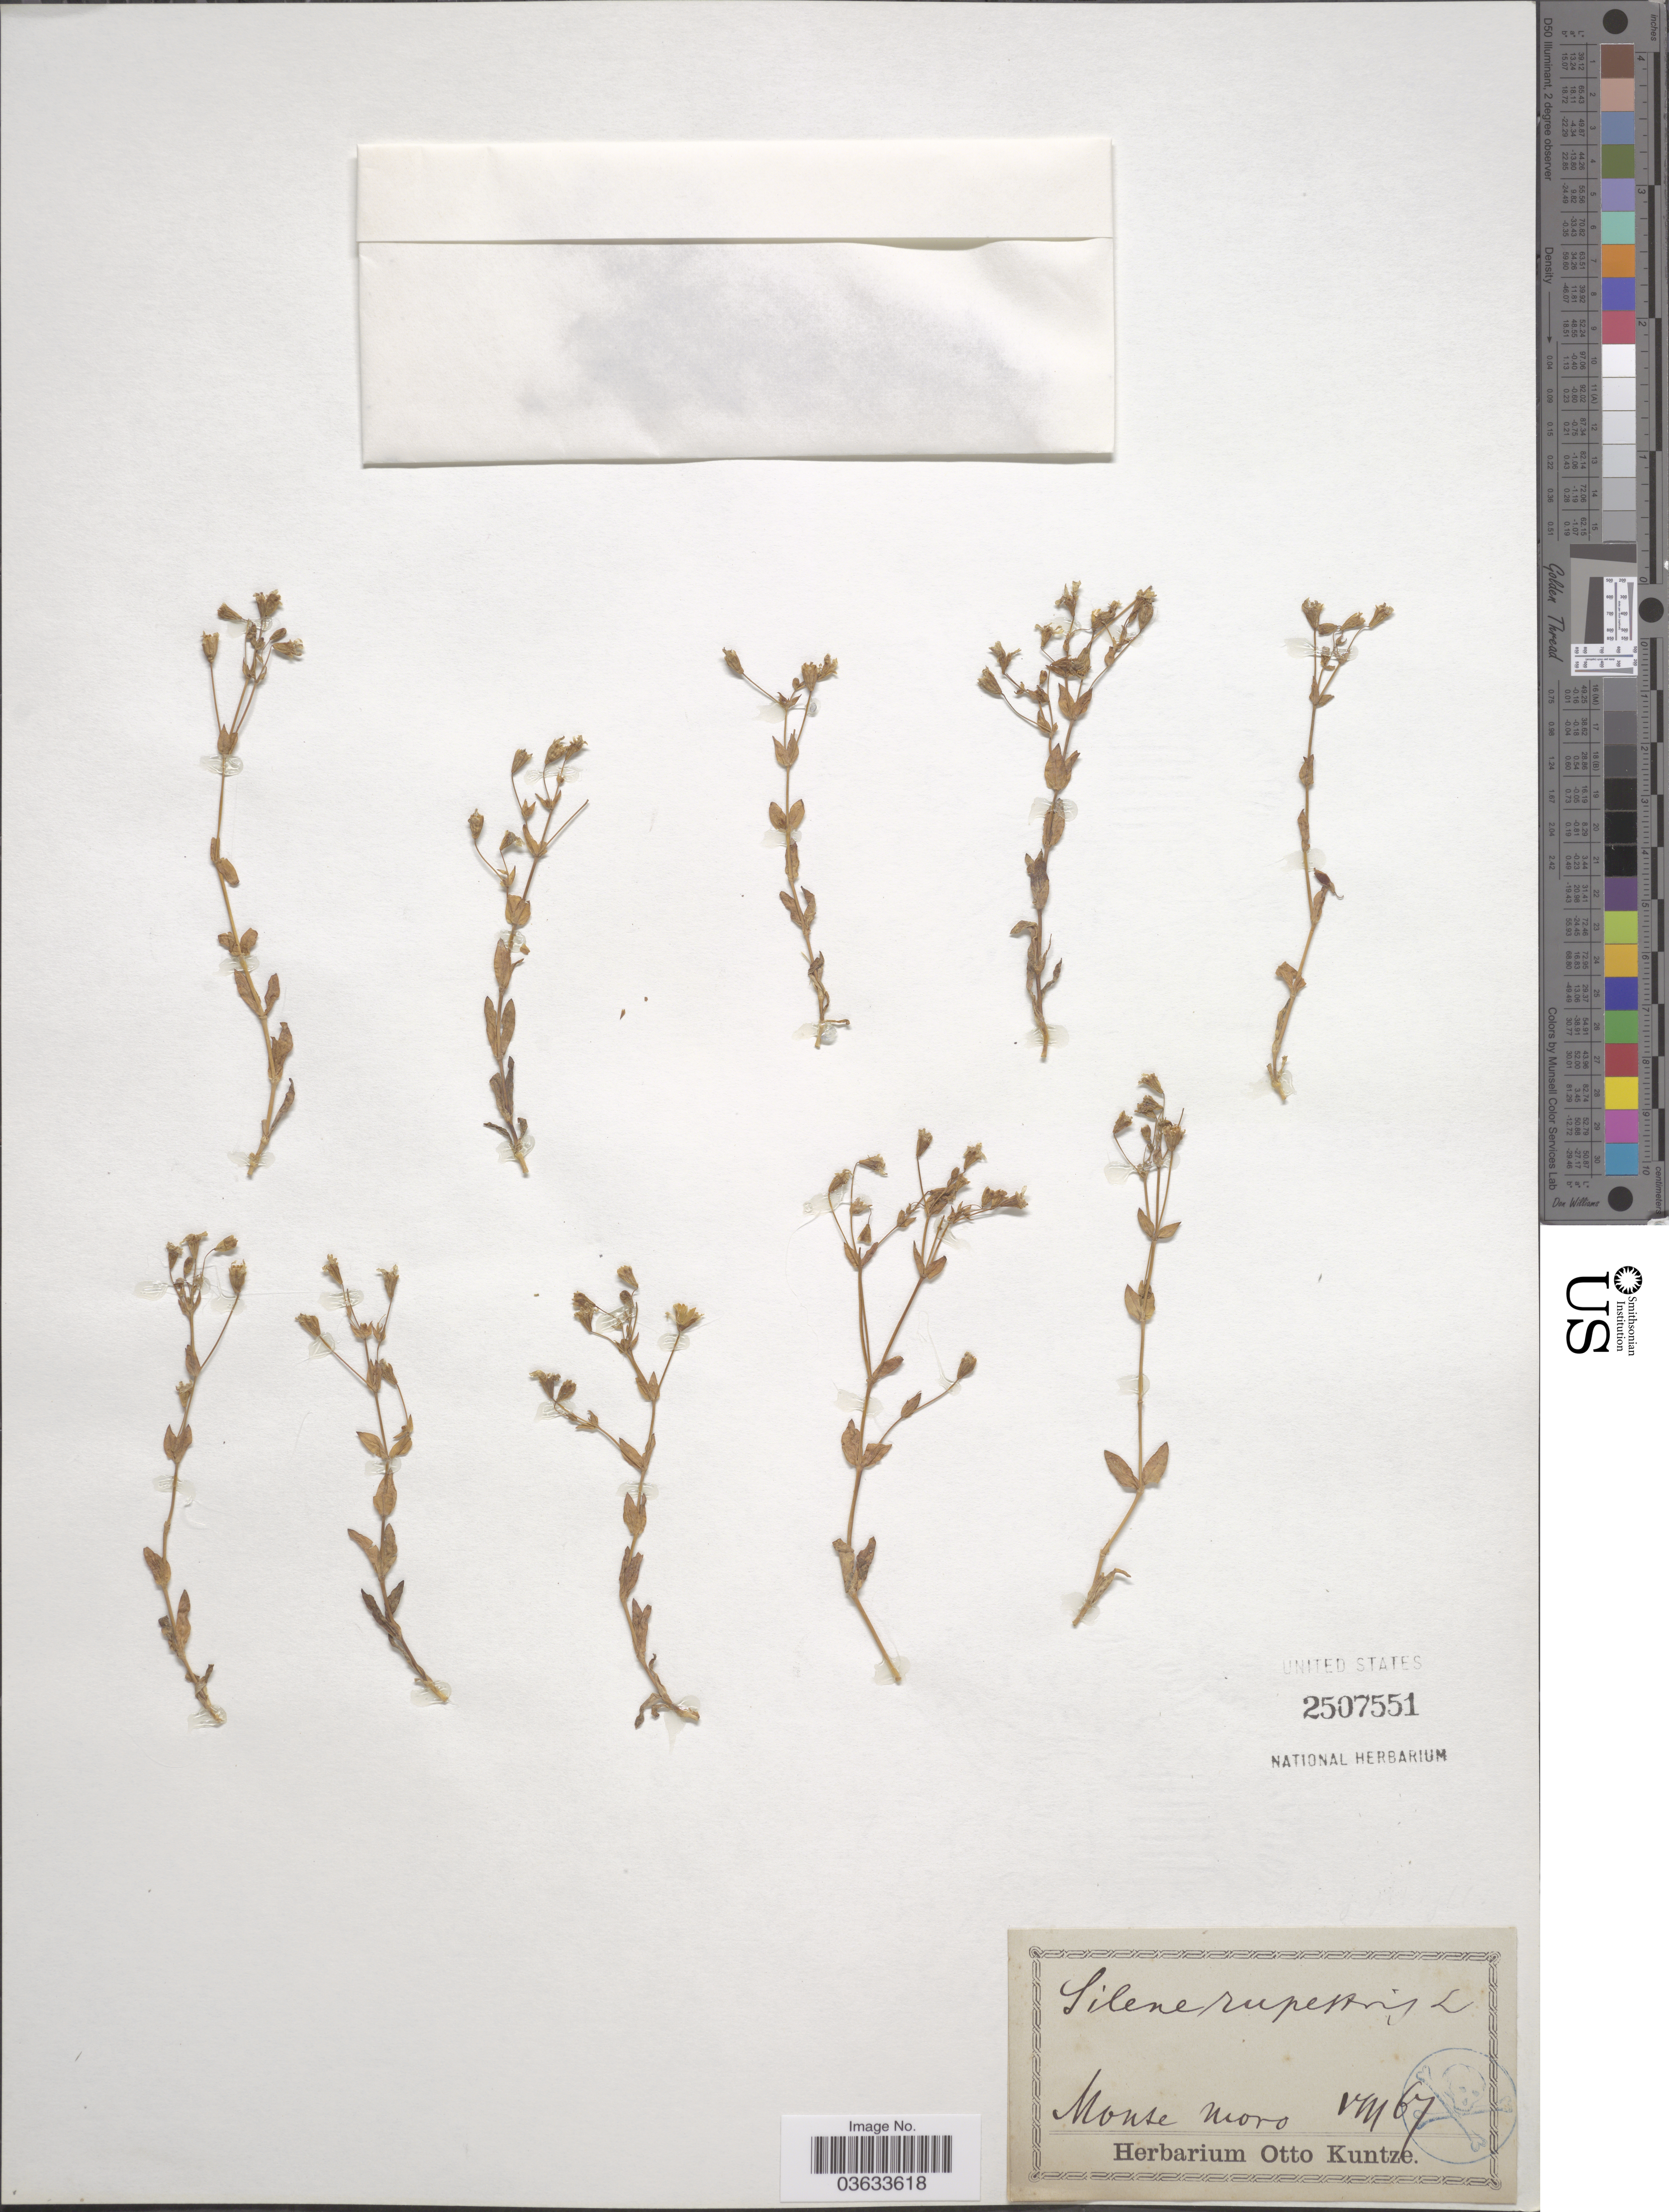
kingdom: Plantae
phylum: Tracheophyta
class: Magnoliopsida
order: Caryophyllales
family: Caryophyllaceae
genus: Atocion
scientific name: Atocion rupestre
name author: (L.) Oxelman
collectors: ex herb. Otto Kuntze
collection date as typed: Transcribed d/m/y: /8/67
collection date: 1867-08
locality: Monte Moro.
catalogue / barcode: US 2507551